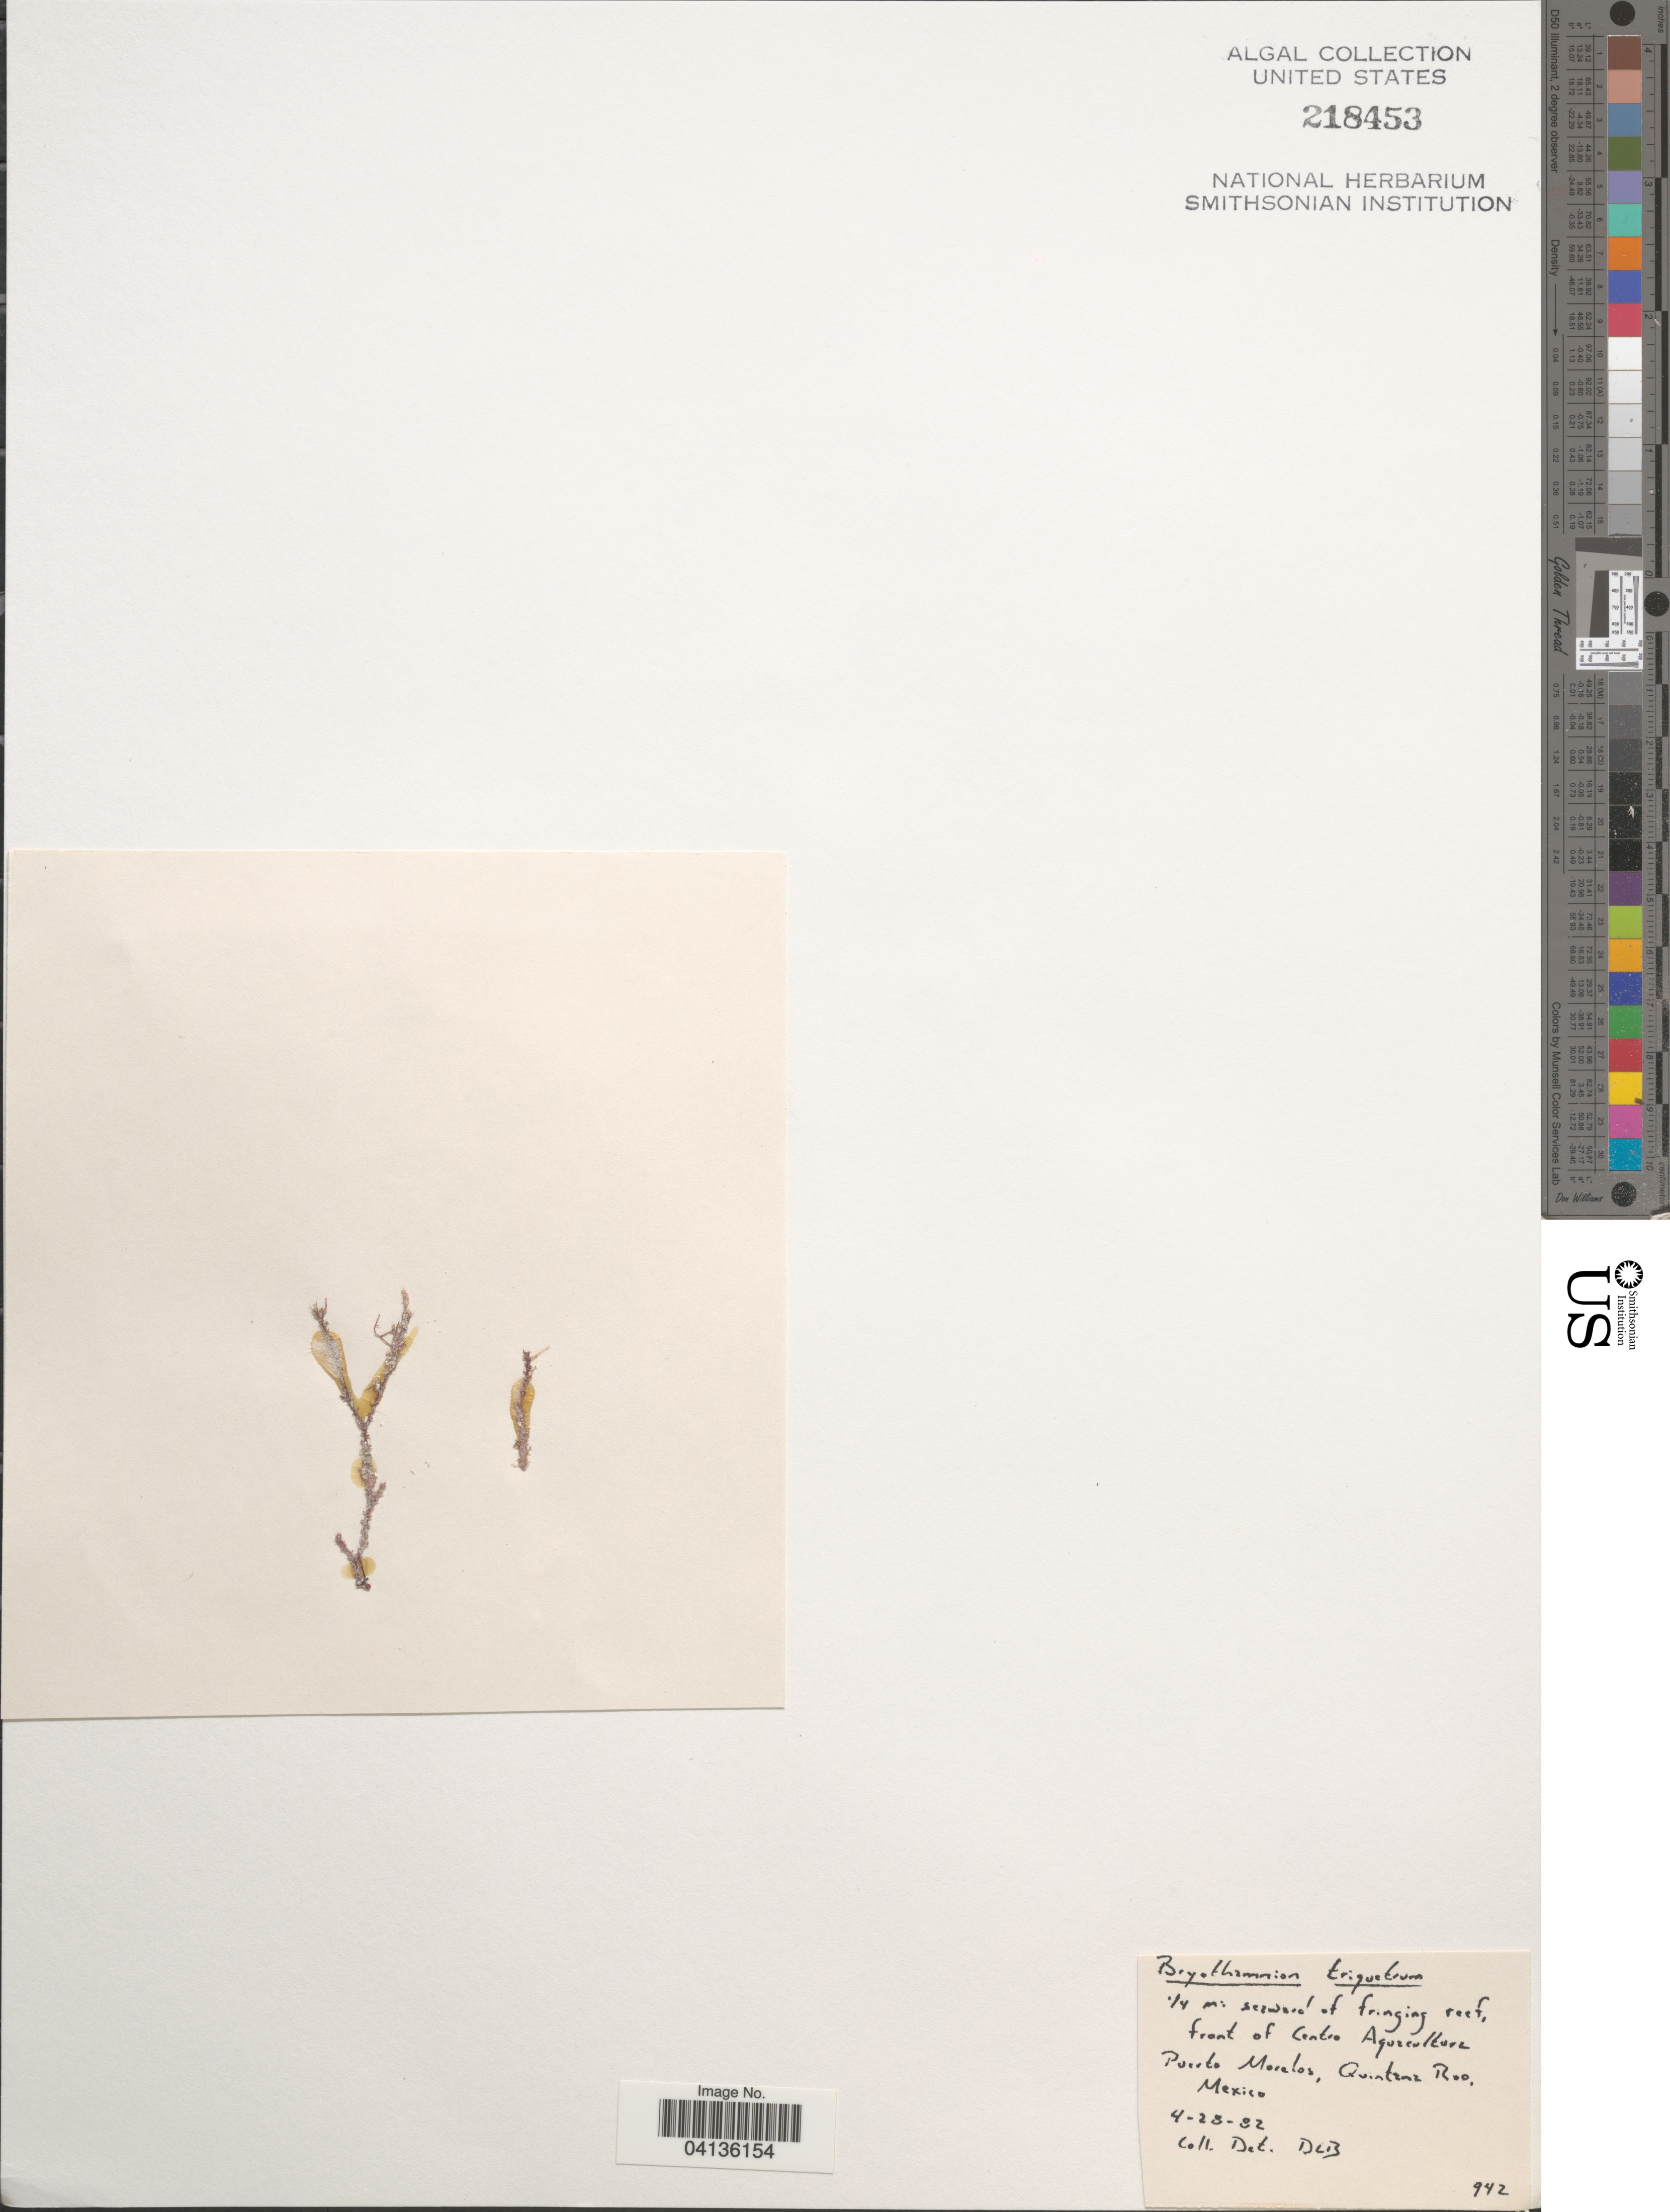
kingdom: Plantae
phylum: Rhodophyta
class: Florideophyceae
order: Ceramiales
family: Rhodomelaceae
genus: Alsidium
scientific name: Alsidium sp.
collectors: D. L. B.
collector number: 942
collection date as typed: Transcribed d/m/y: 23/4/82; t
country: Mexico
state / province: Quintana Roo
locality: ¼ mi seaward of fringing reef, front of Centro Aqurenlture [interpreted]. Puerto Morelos.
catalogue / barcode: US 218453